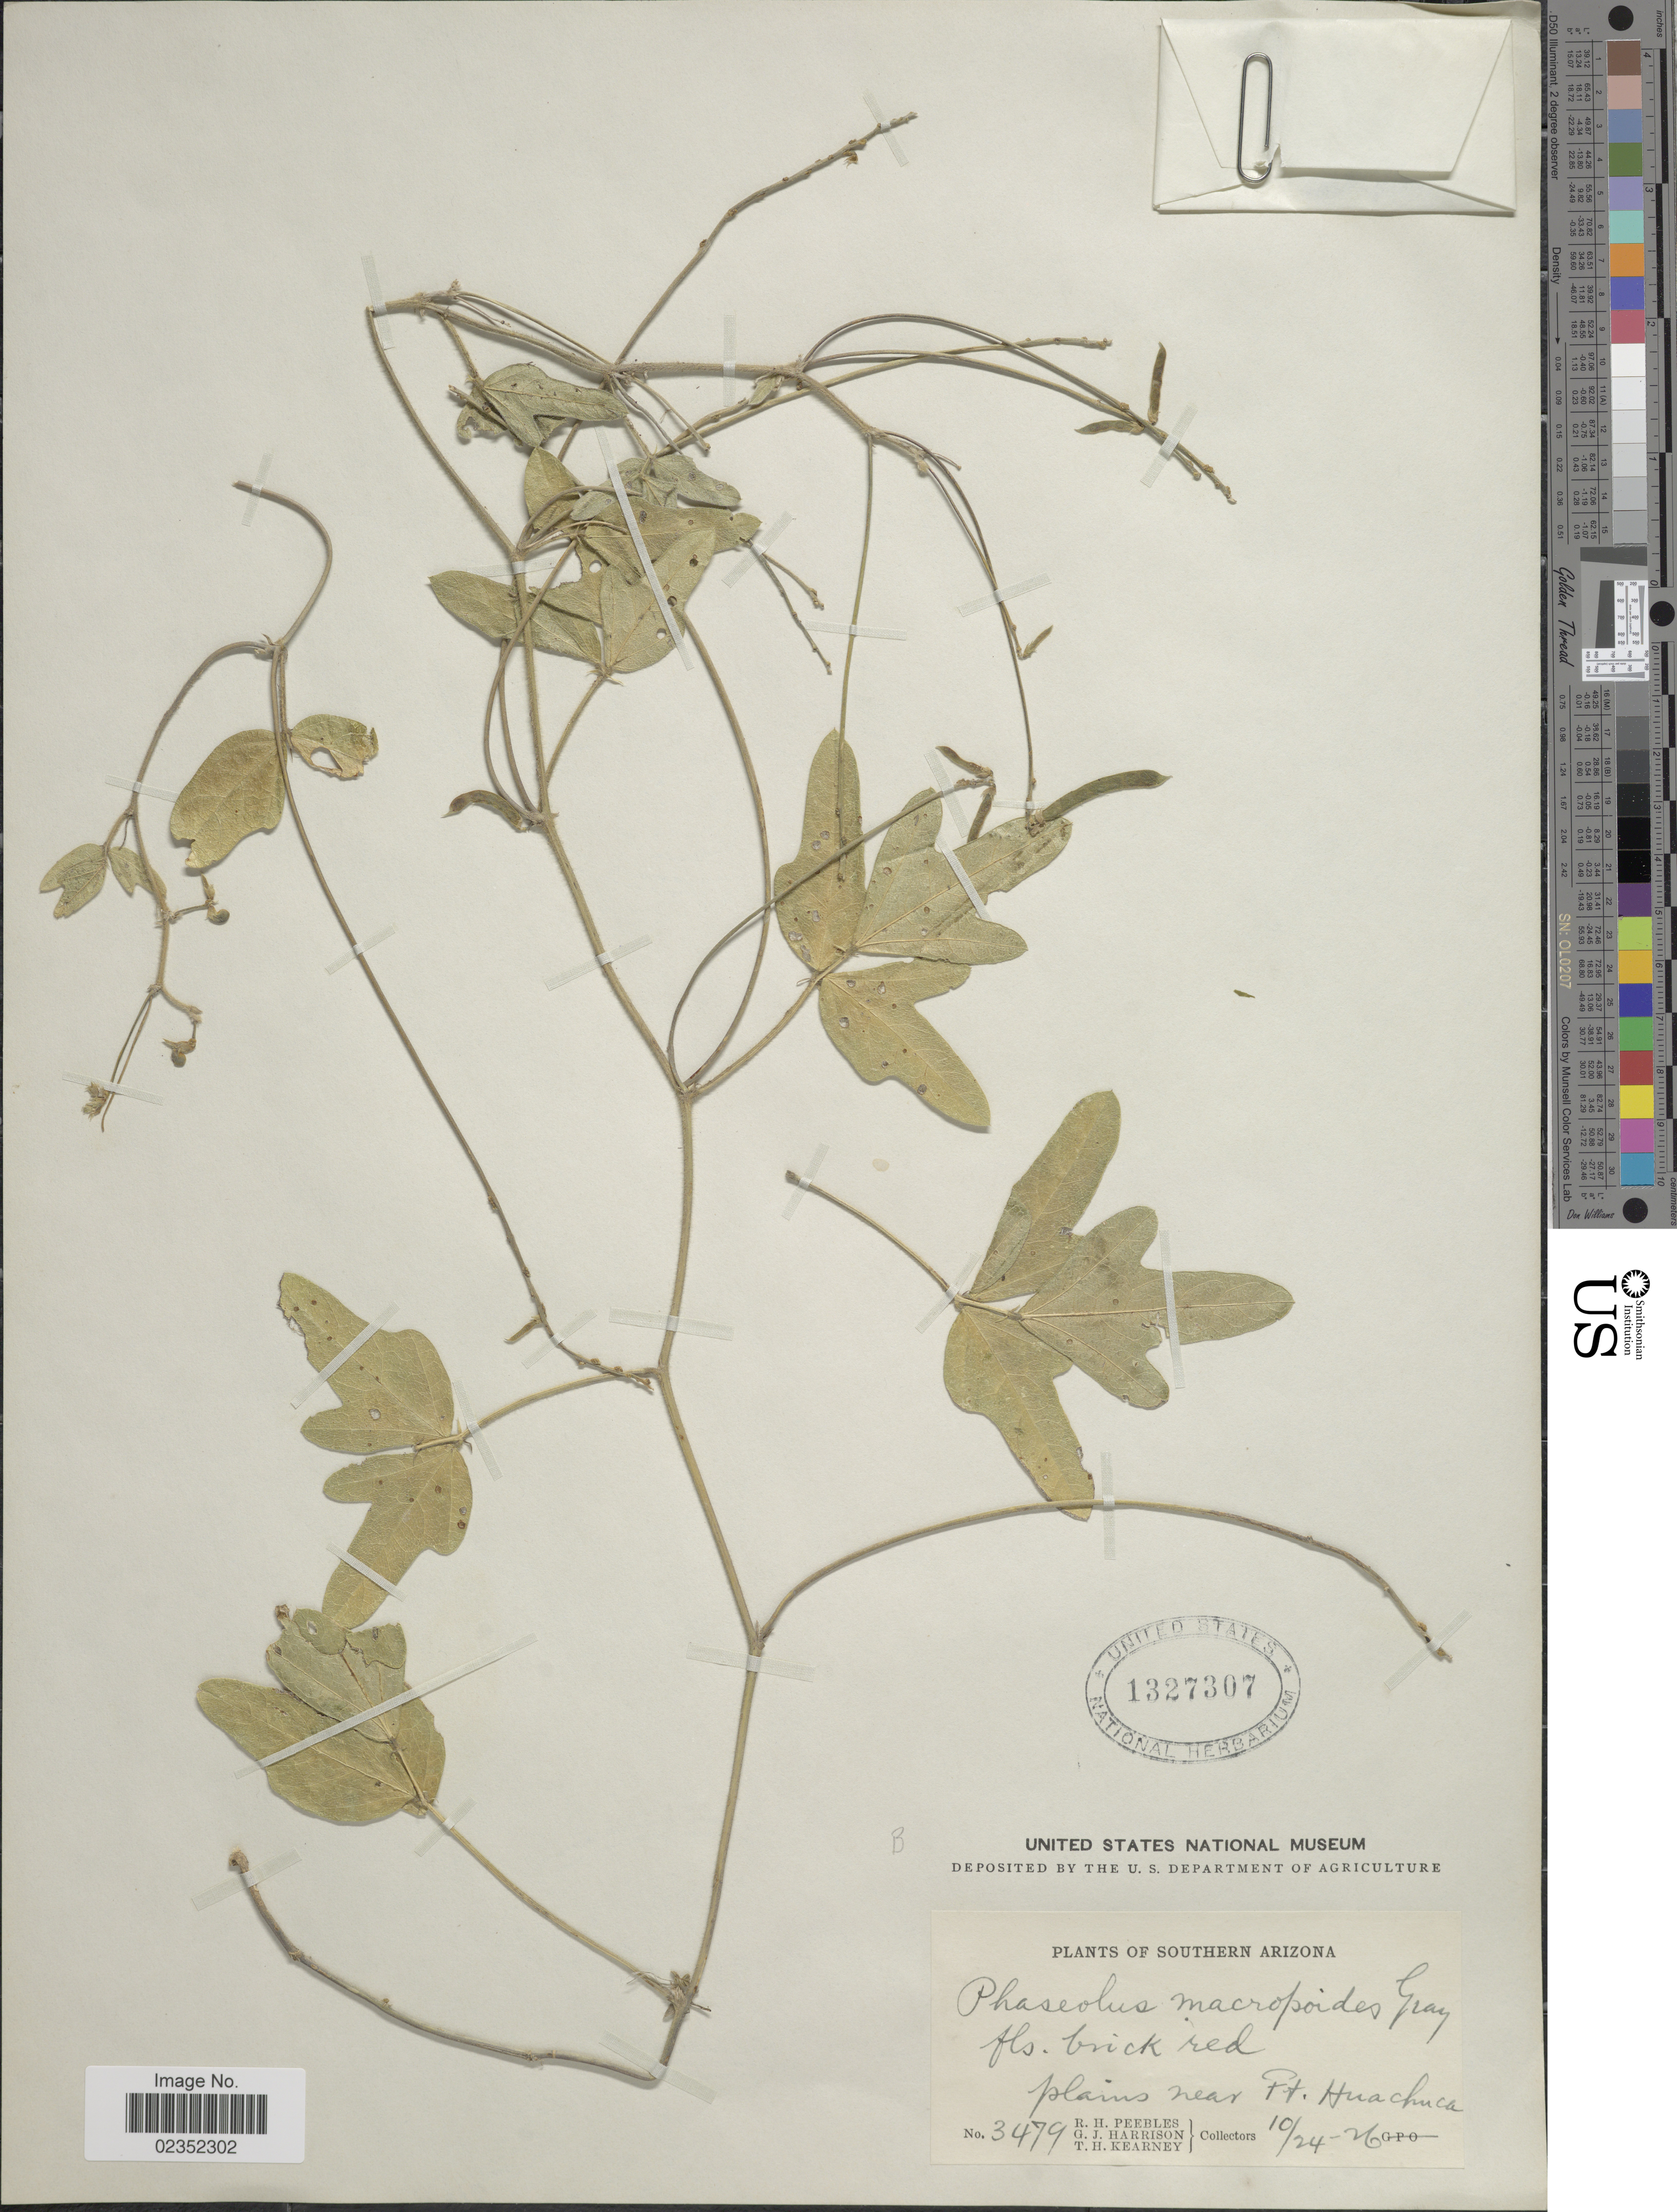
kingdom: Plantae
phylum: Tracheophyta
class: Magnoliopsida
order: Fabales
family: Fabaceae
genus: Macroptilium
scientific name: Macroptilium heterophyllum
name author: (Willd.) Maréchal & Baudet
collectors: R. H. Peebles, G. J. Harrison & T. H. Kearney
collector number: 3479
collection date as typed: Transcribed d/m/y: 24/10/26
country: United States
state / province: Arizona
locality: Southern Arizona. Plains near Ft. Huachuca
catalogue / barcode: US 1327307